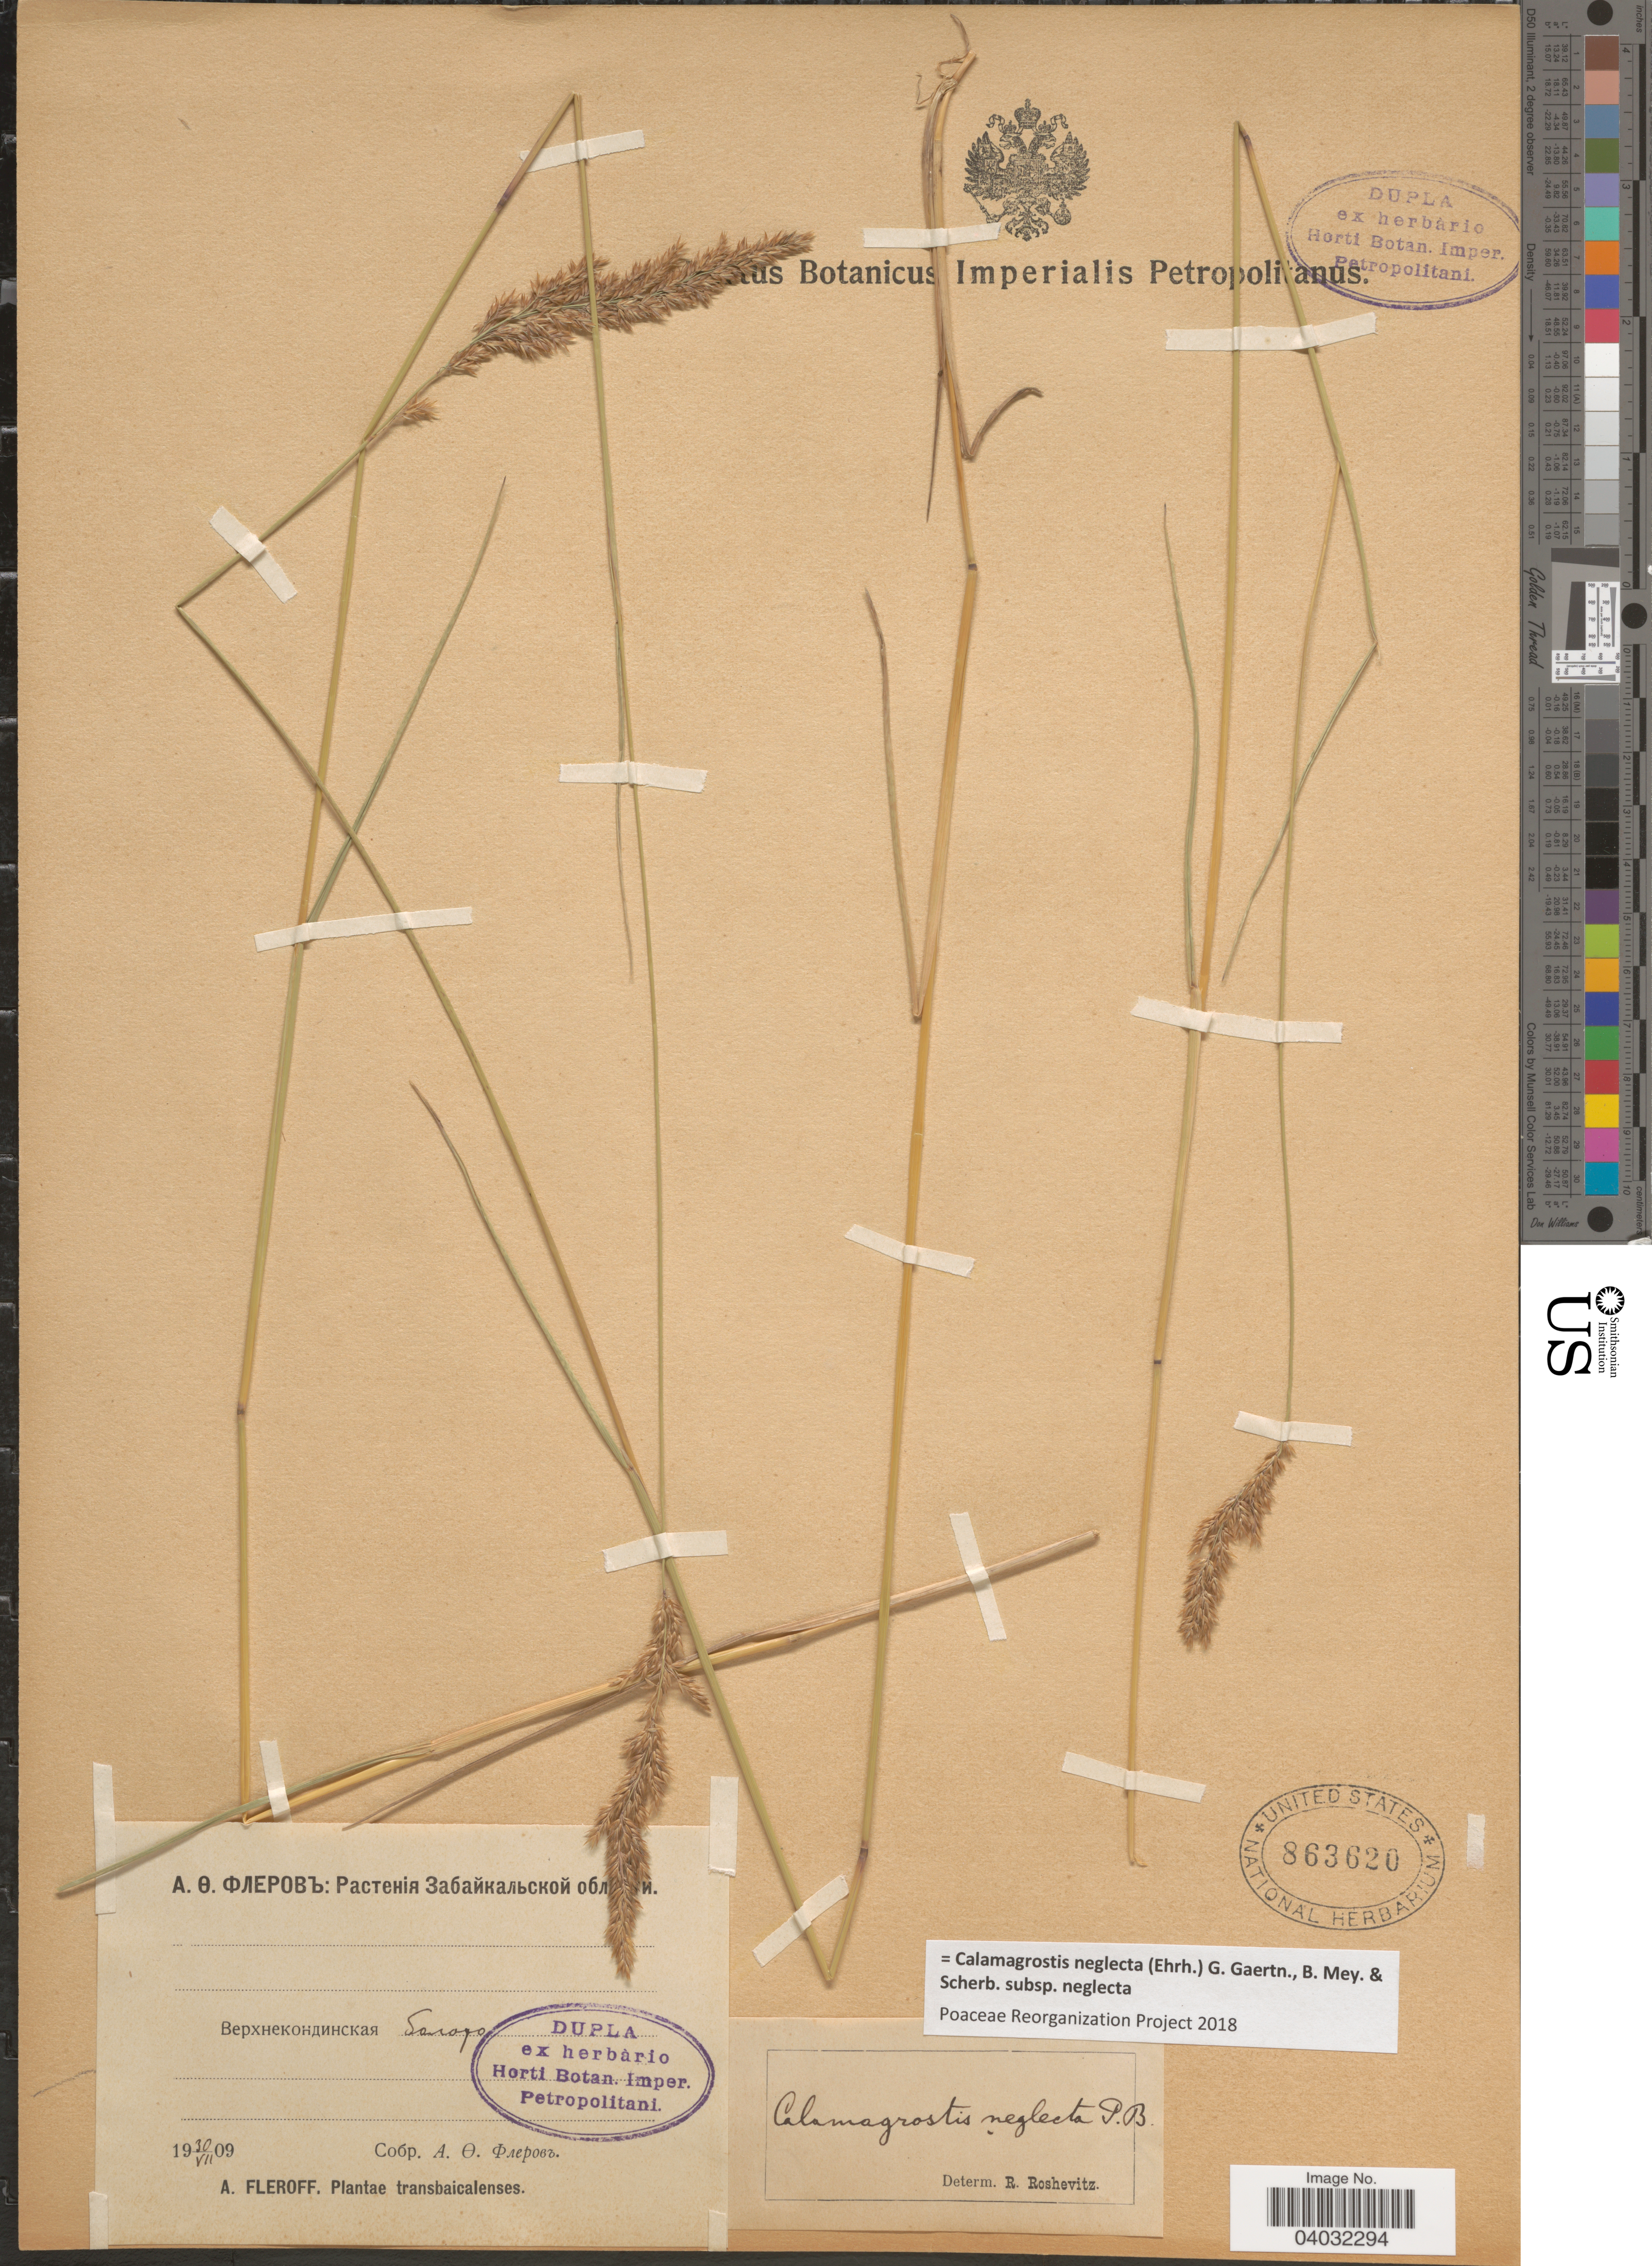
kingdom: Plantae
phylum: Tracheophyta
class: Liliopsida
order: Poales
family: Poaceae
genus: Calamagrostis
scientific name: Calamagrostis neglecta subsp. neglecta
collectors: A. Fleroff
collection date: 1909-07-30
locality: X.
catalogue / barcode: US 863620